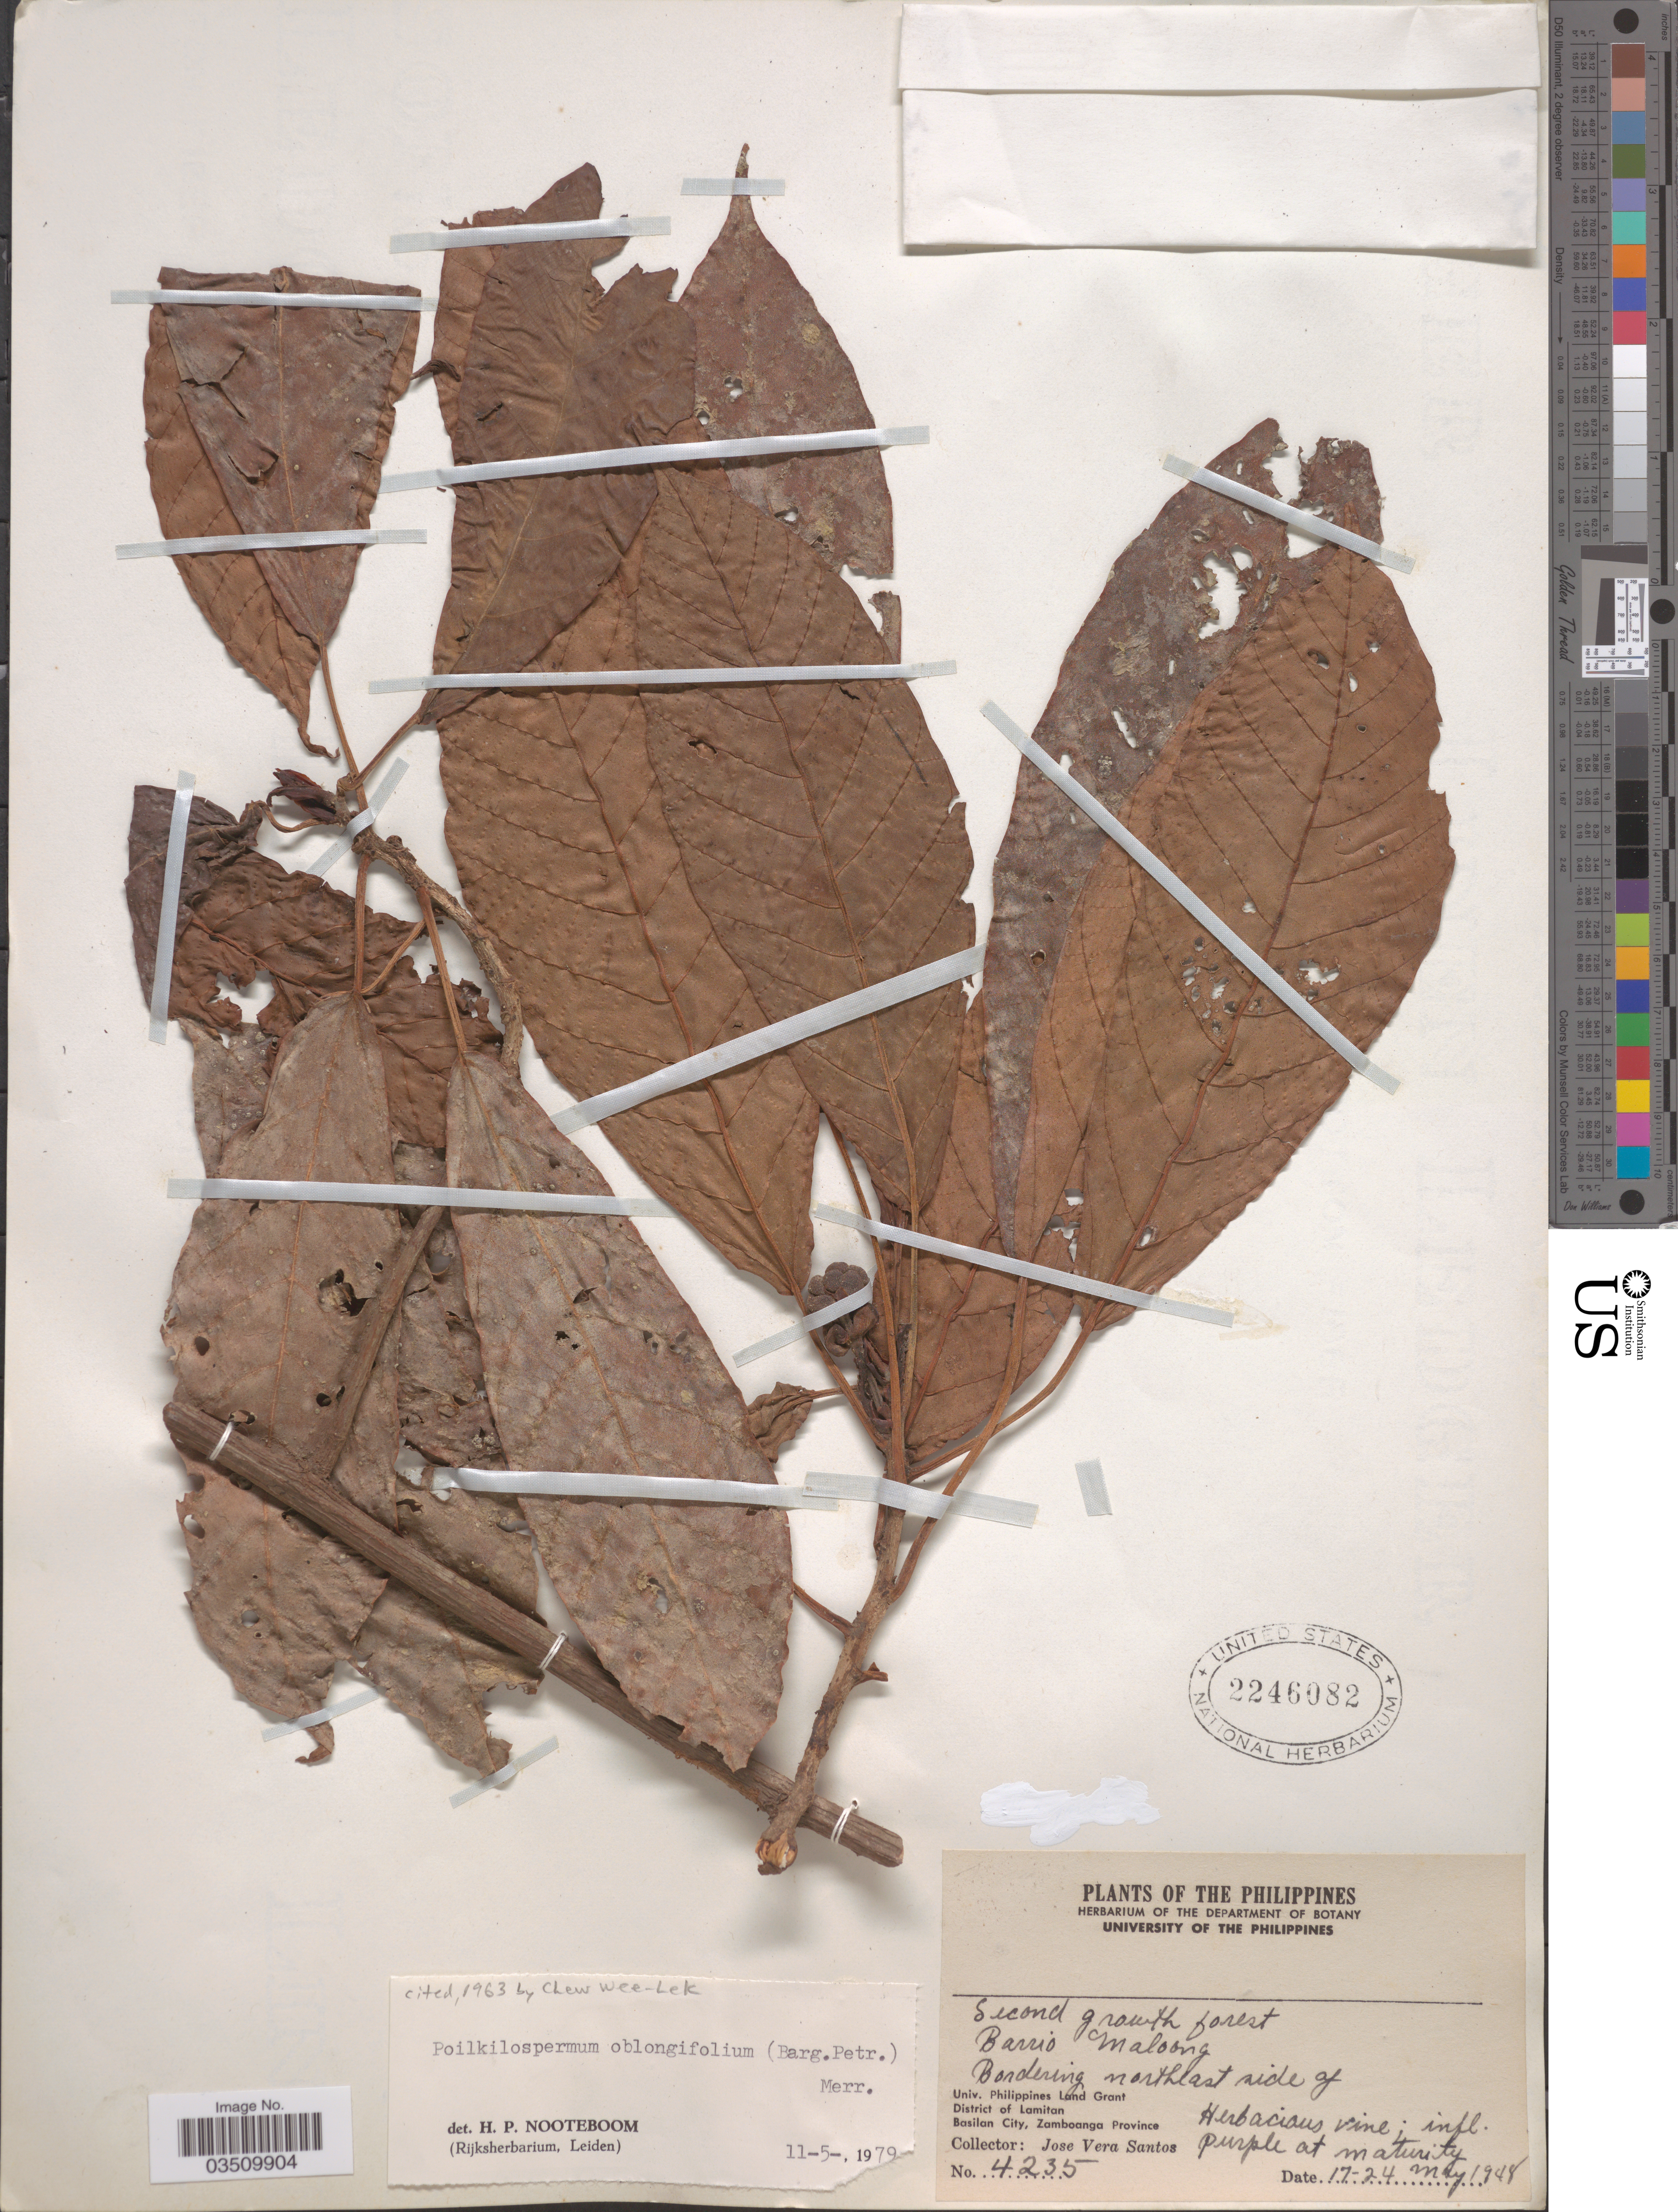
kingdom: Plantae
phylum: Tracheophyta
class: Magnoliopsida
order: Rosales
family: Urticaceae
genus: Poikilospermum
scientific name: Poikilospermum oblongifolium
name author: (Barg.-Petr.) Merr.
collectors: J. Santos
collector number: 4235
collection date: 1948-05-17/1948-05-24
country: Philippines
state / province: Muslim Mindanao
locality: Barrio Maloong. Bordering northeast side of Univ. Philippines Land Grant. District of Lamitan. Basilan City, Zamboanga Province.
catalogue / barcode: US 2246082